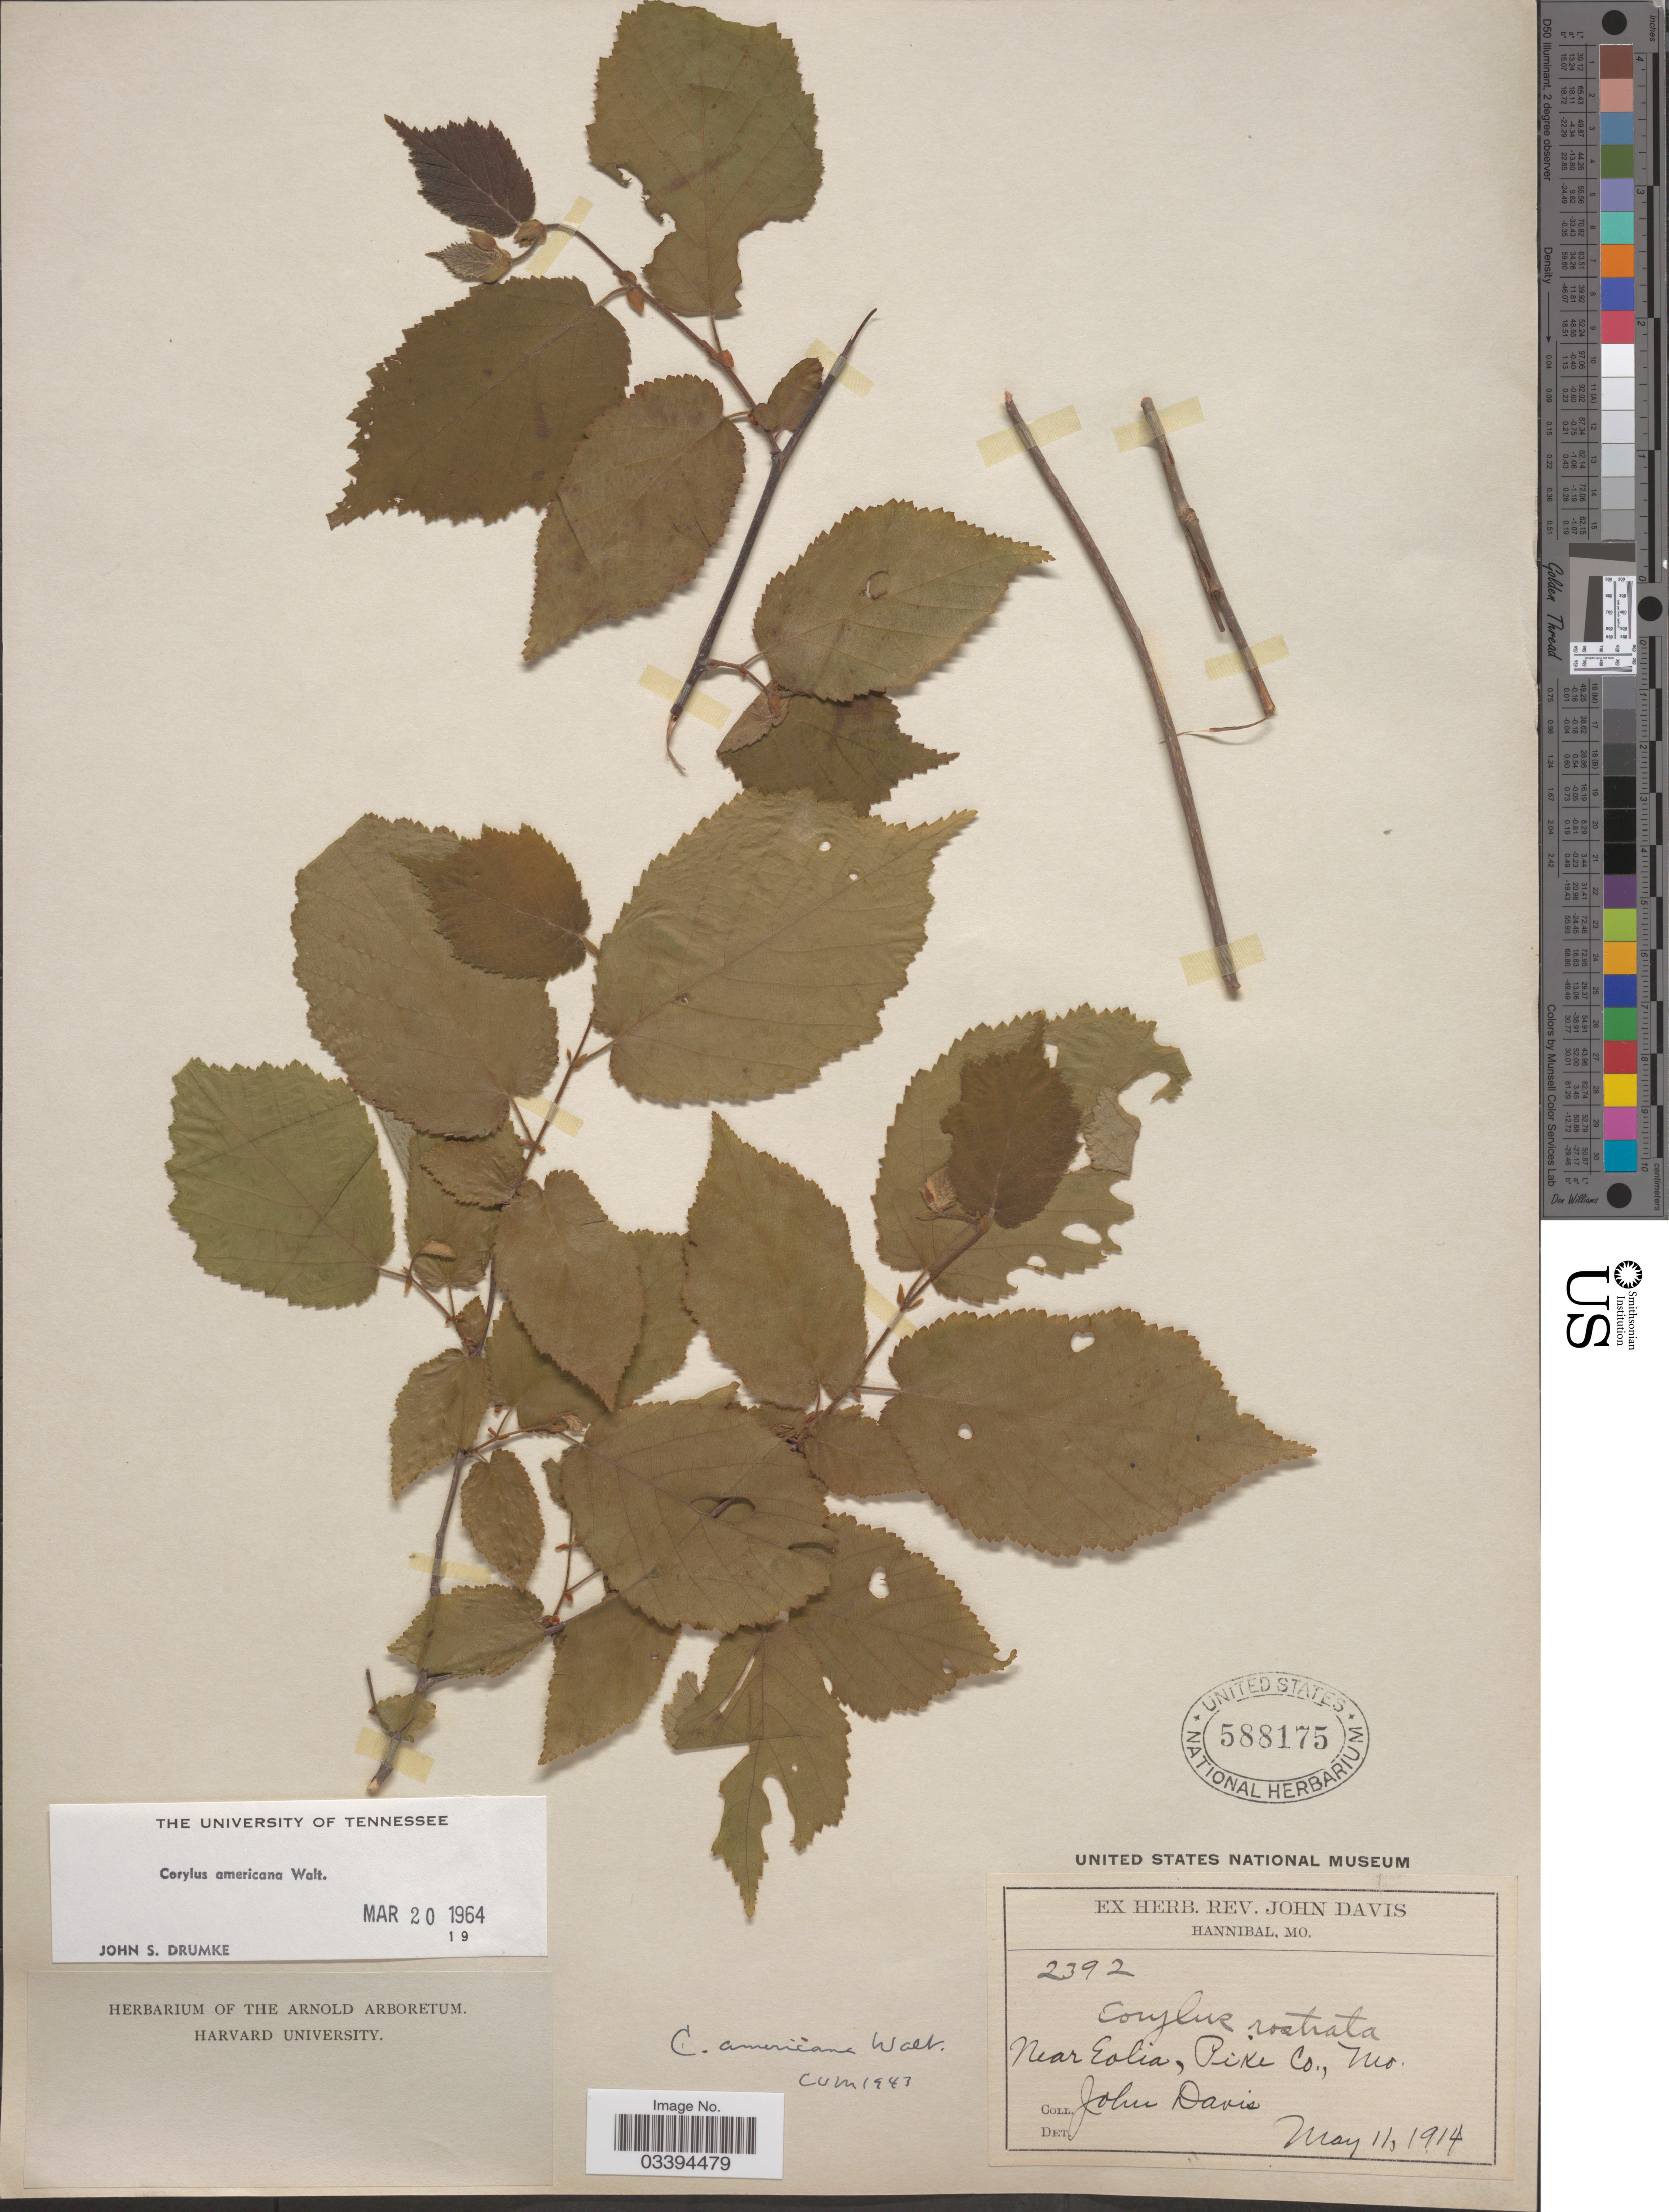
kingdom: Plantae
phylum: Tracheophyta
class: Magnoliopsida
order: Fagales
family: Betulaceae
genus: Corylus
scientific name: Corylus americana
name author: Walter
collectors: J. Davis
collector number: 2392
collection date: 1914-05-11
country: United States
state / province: Missouri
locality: Near Eolia, Pike Co.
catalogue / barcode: US 588175